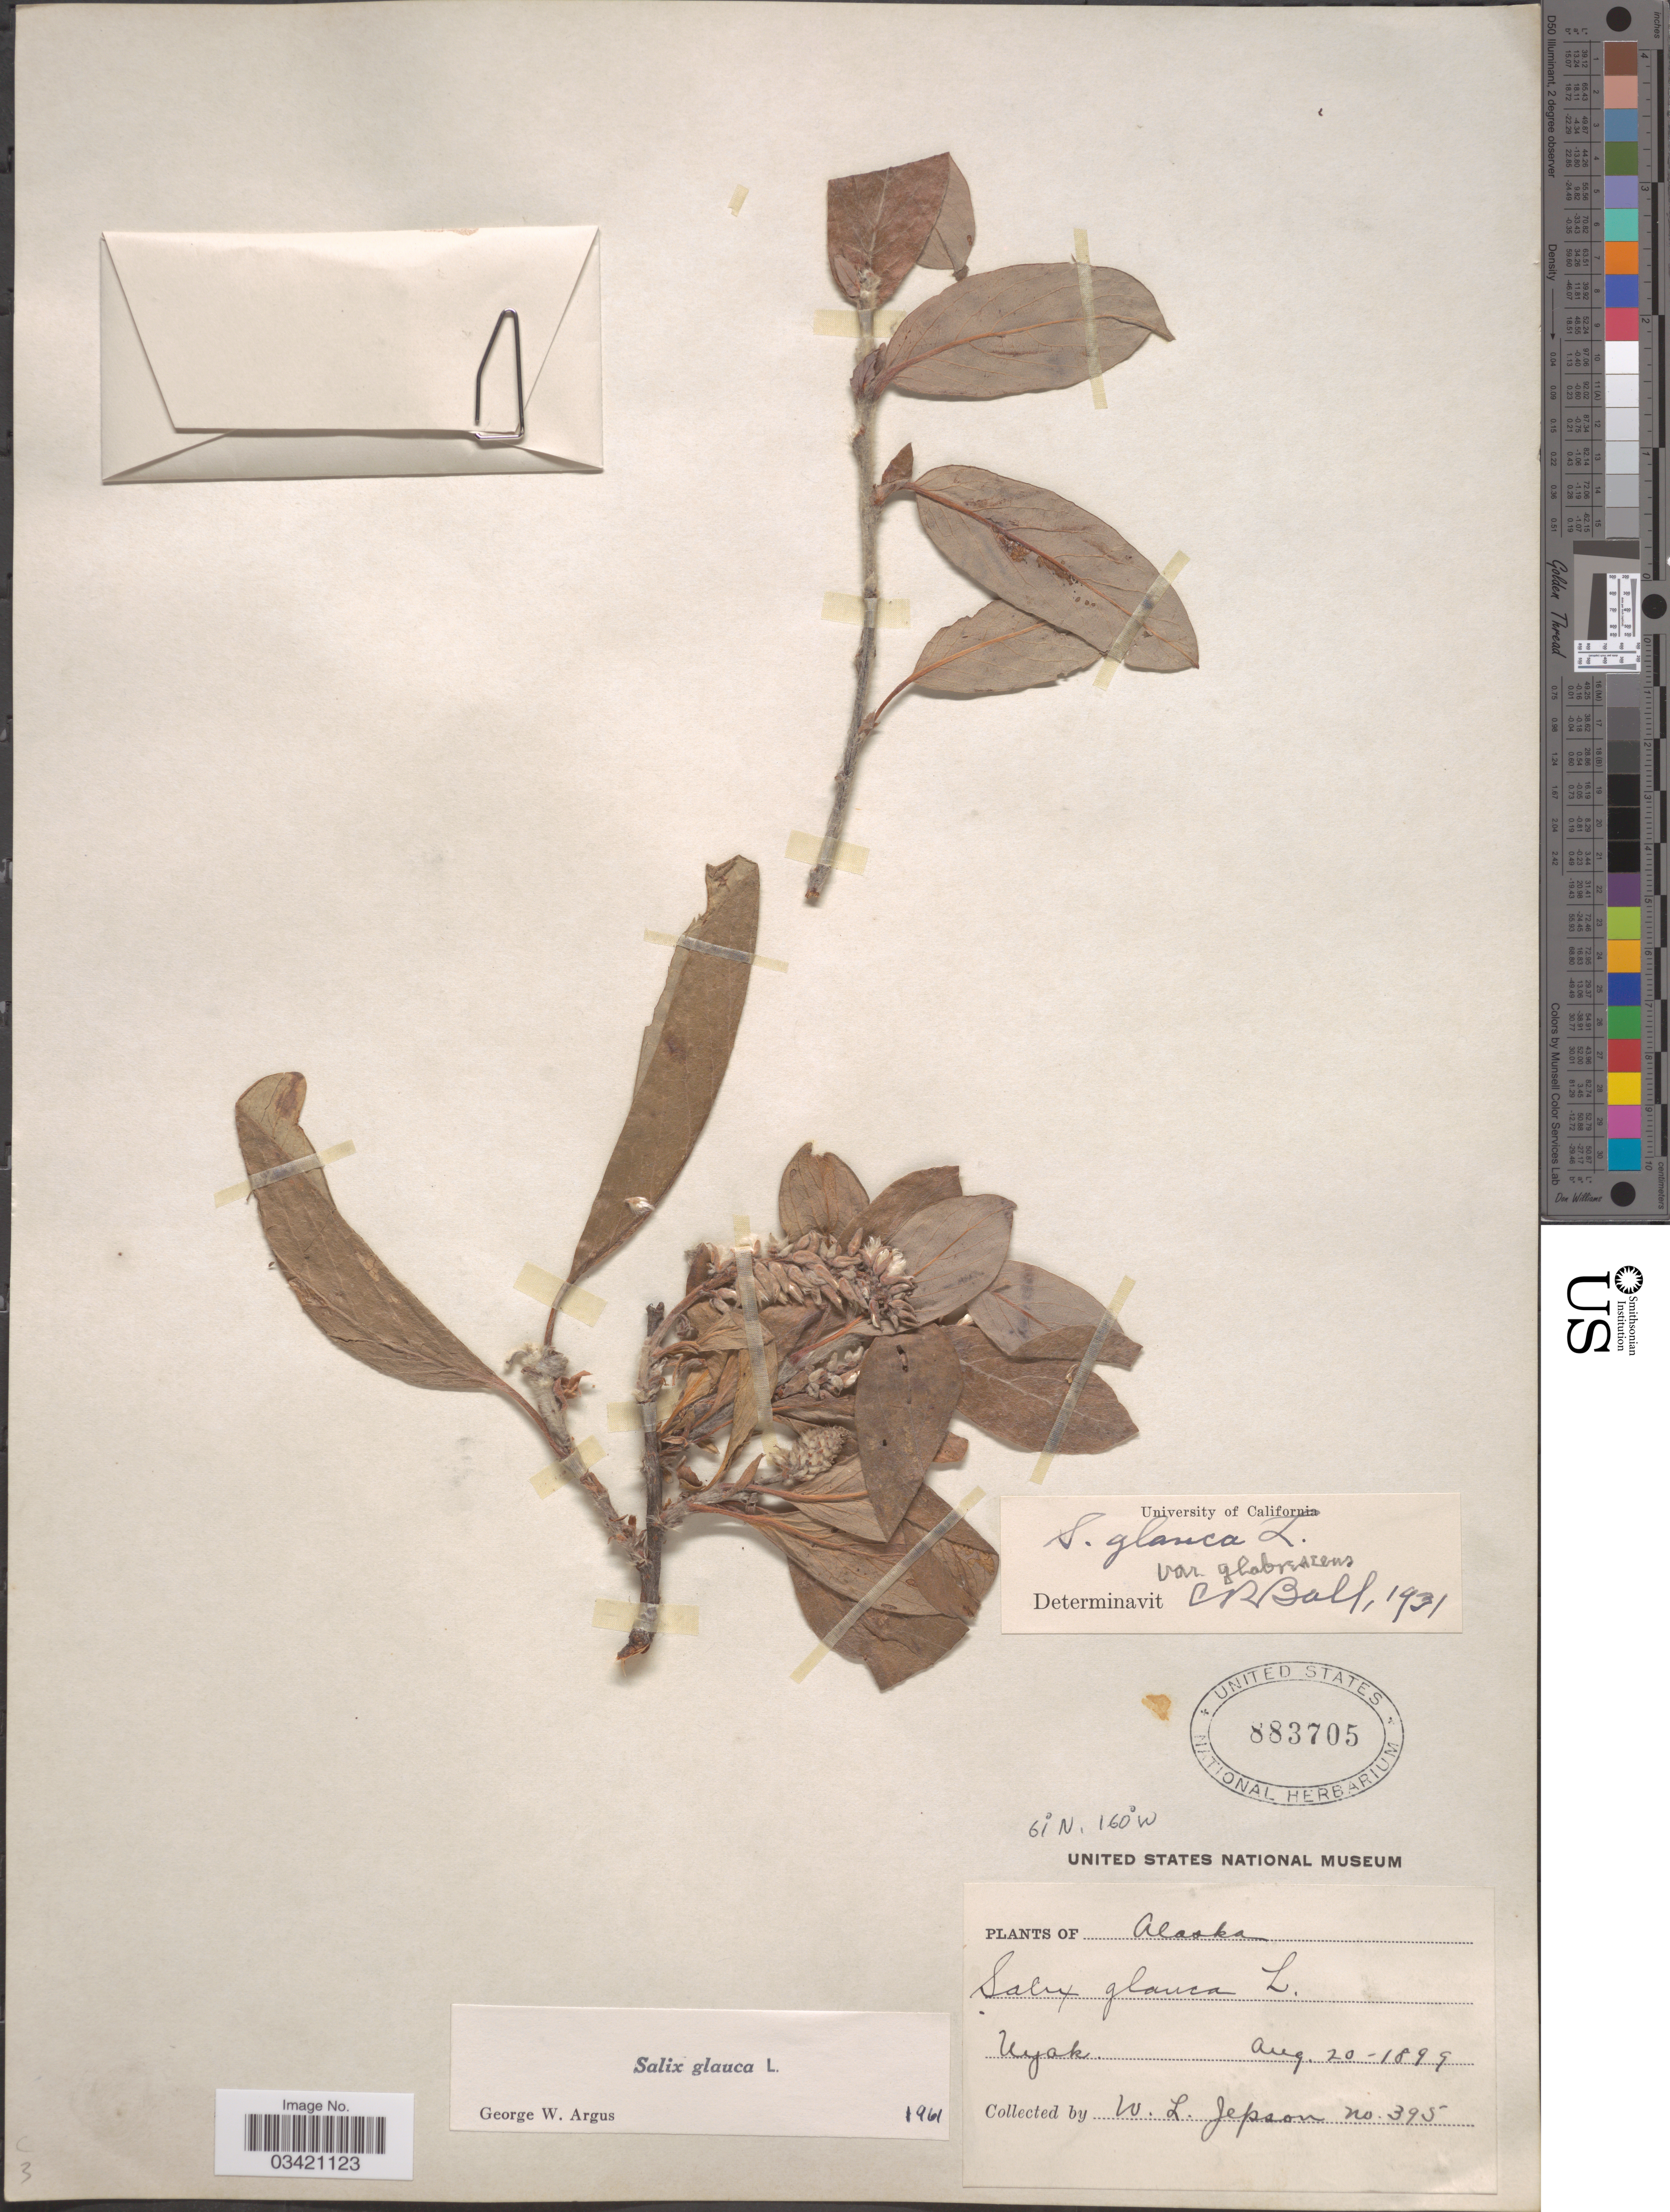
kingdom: Plantae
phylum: Tracheophyta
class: Magnoliopsida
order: Malpighiales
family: Salicaceae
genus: Salix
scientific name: Salix glauca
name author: L.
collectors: W. L. Jepson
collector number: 395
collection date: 1899-08-20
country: United States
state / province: Alaska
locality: Uyak.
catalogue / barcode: US 883705